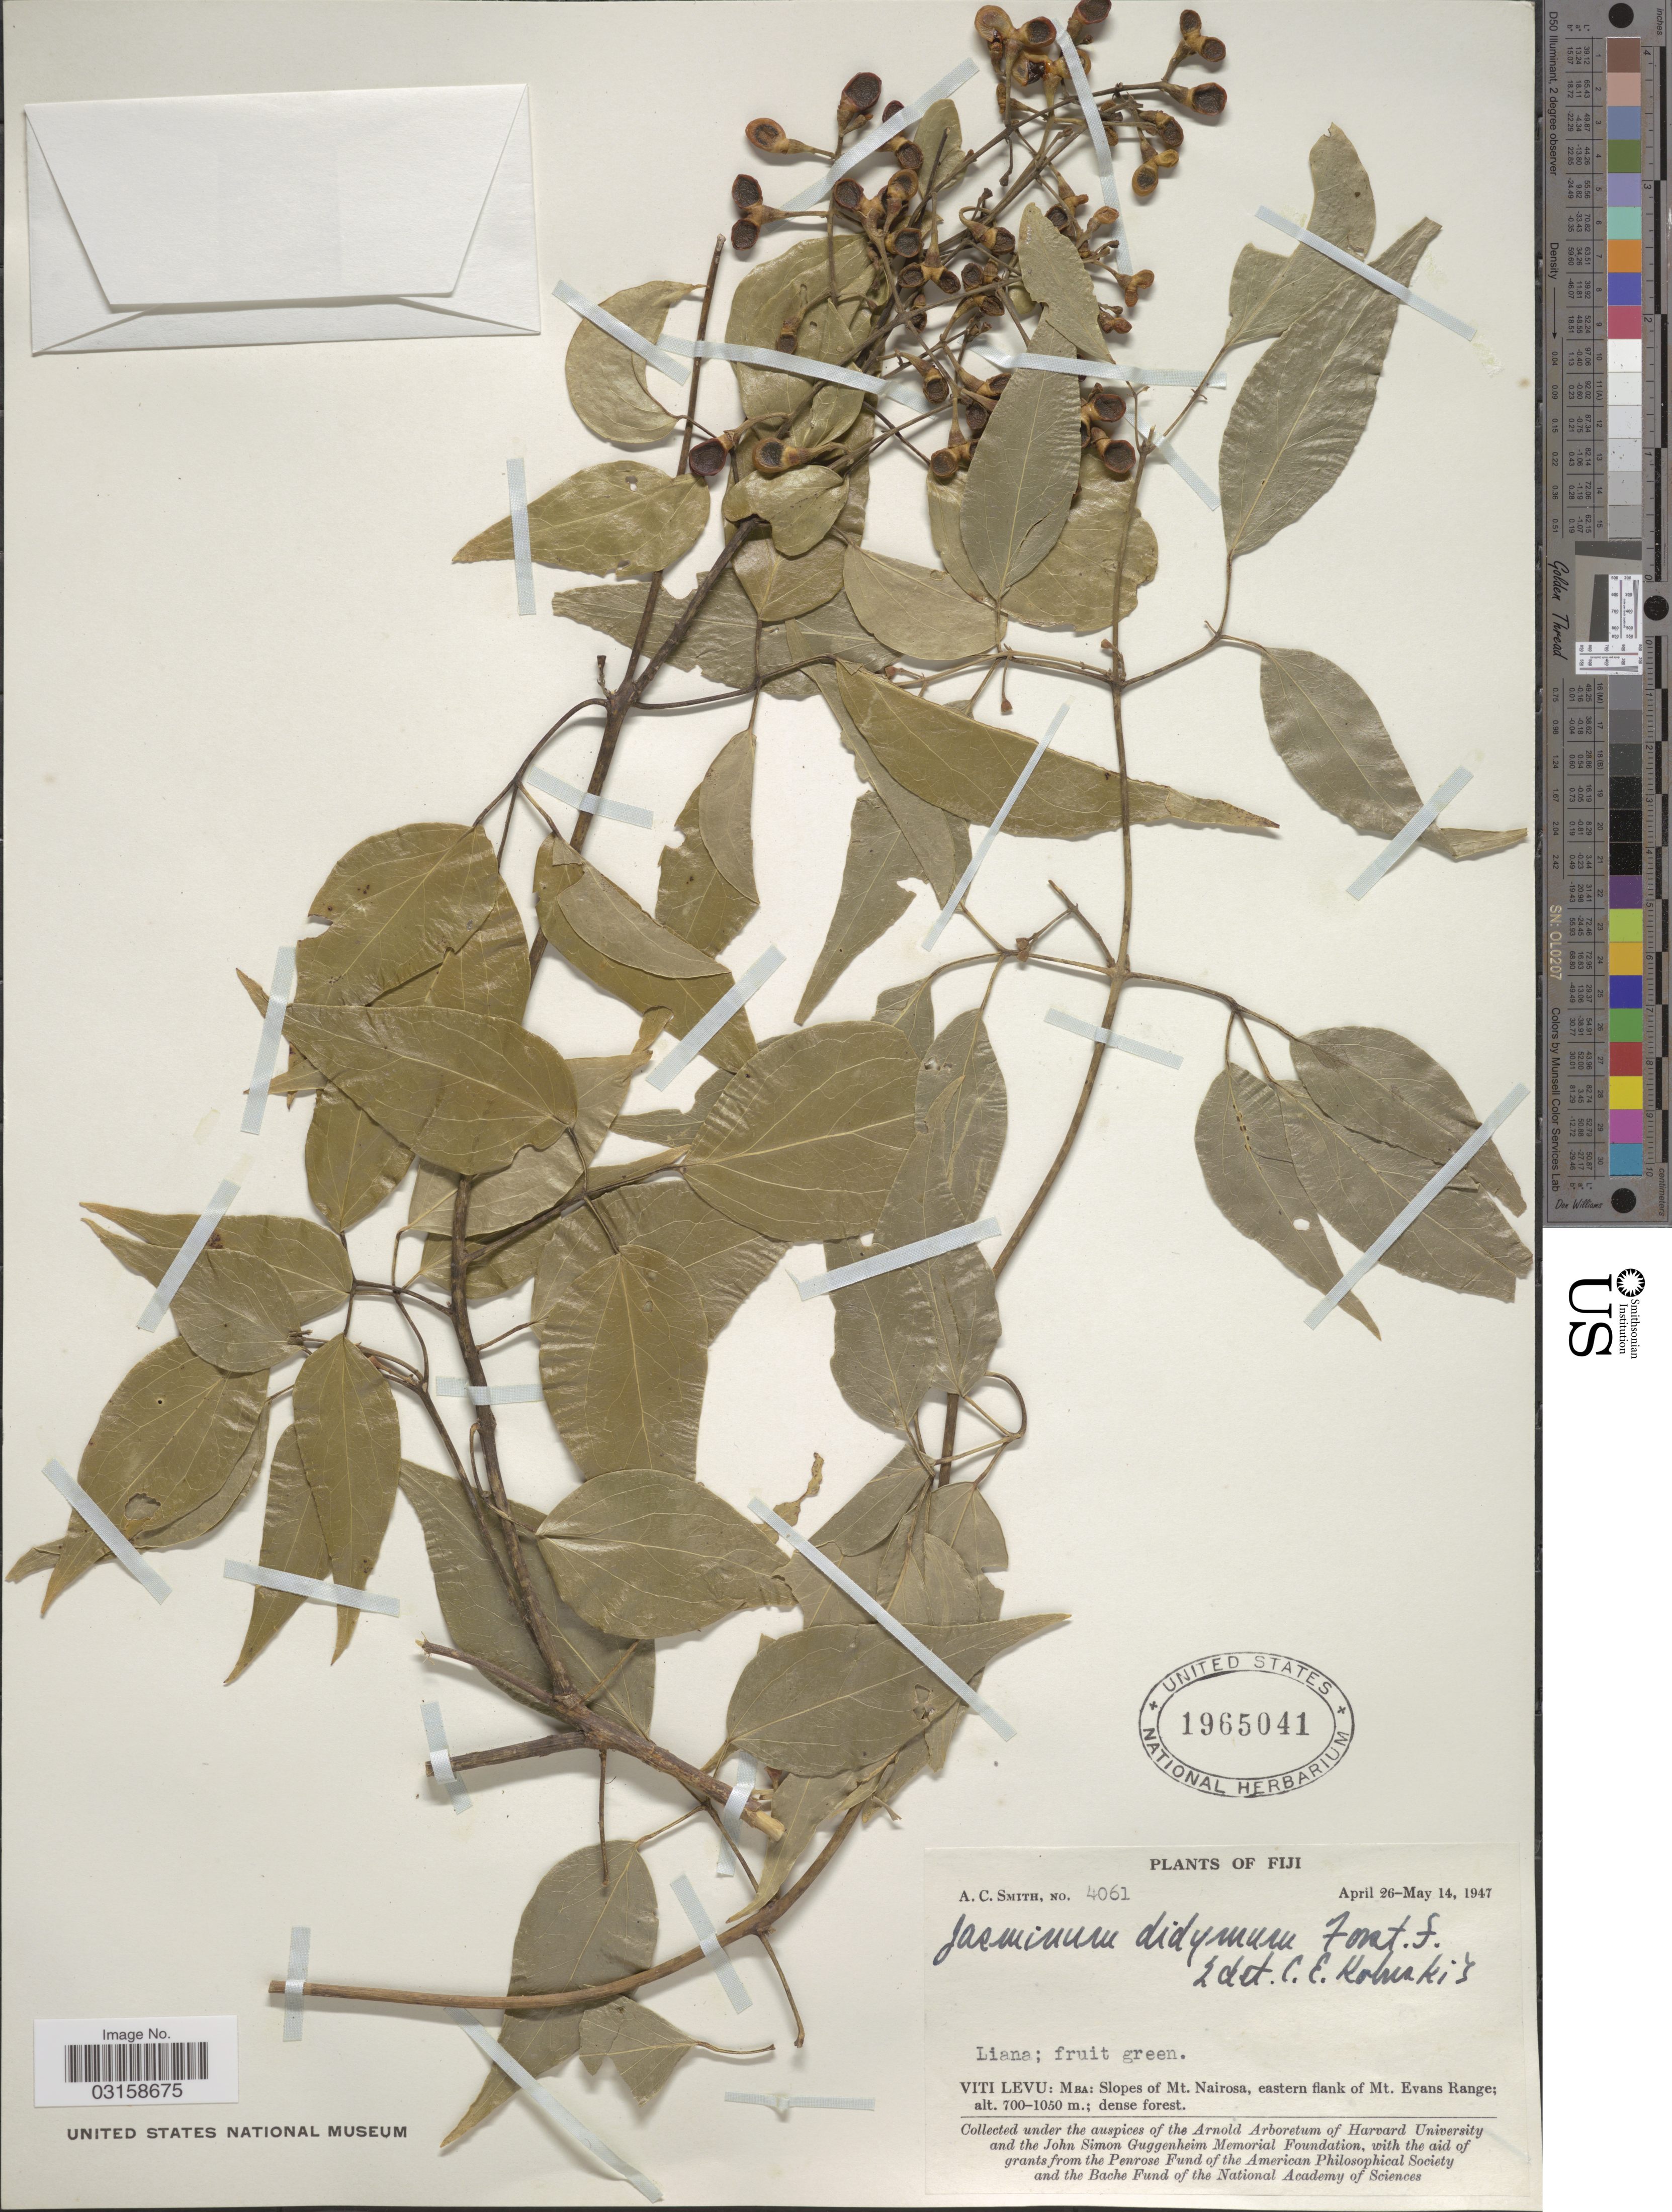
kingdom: Plantae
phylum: Tracheophyta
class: Magnoliopsida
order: Lamiales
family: Oleaceae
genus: Jasminum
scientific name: Jasminum didymum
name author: G. Forst.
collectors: A. C. Smith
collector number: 4061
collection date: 1947-04-26/1947-05-14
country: Fiji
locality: Viti Levu: Mba: Slopes of Mt. Nairosa, eastern flank of Mt. Evans Range.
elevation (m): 700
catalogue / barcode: US 1965041